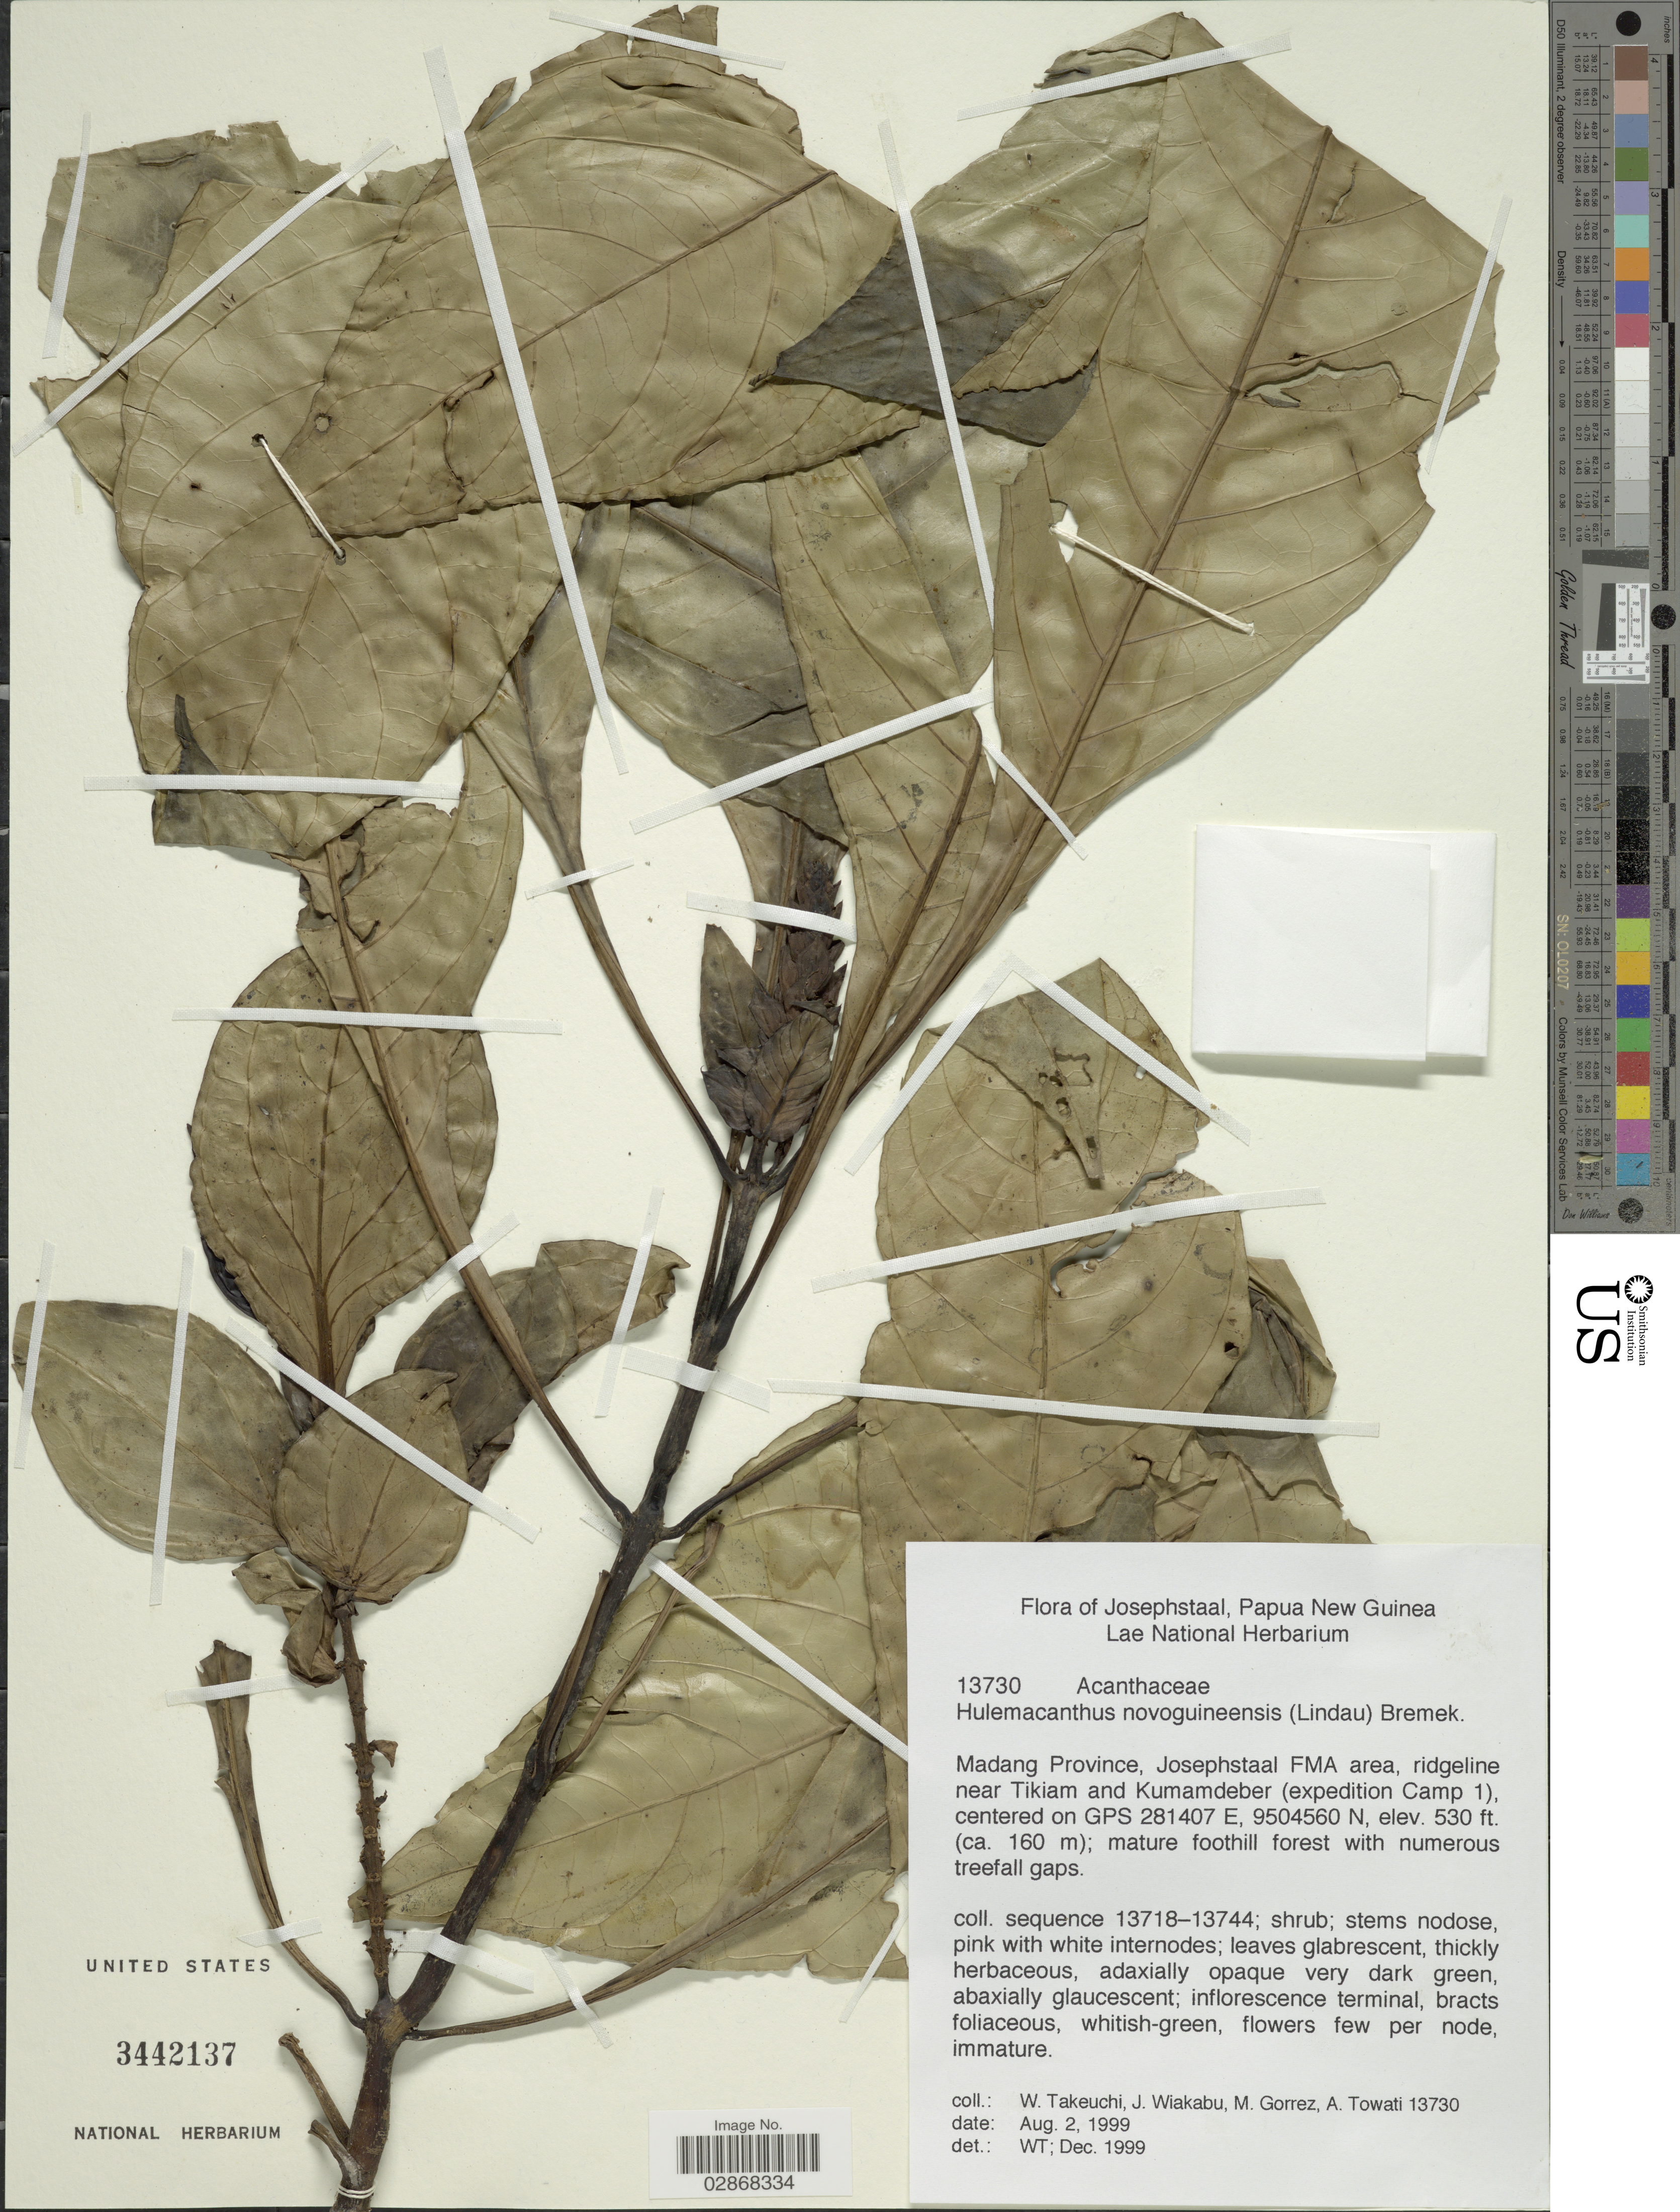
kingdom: Plantae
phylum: Tracheophyta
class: Magnoliopsida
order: Lamiales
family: Acanthaceae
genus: Hulemacanthus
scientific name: Hulemacanthus novoguineensis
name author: (Lindau) Bremek.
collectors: W. Takeuchi, J. Waikabu, M. Gorrez & A. Towati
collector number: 13730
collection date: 1999-08-02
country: Papua New Guinea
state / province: Madang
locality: Madang Province, Josephstaal FMA area, ridgeline near Tikiam and Kumamdeber (expedition Camp 1).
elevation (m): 162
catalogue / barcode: US 3442137